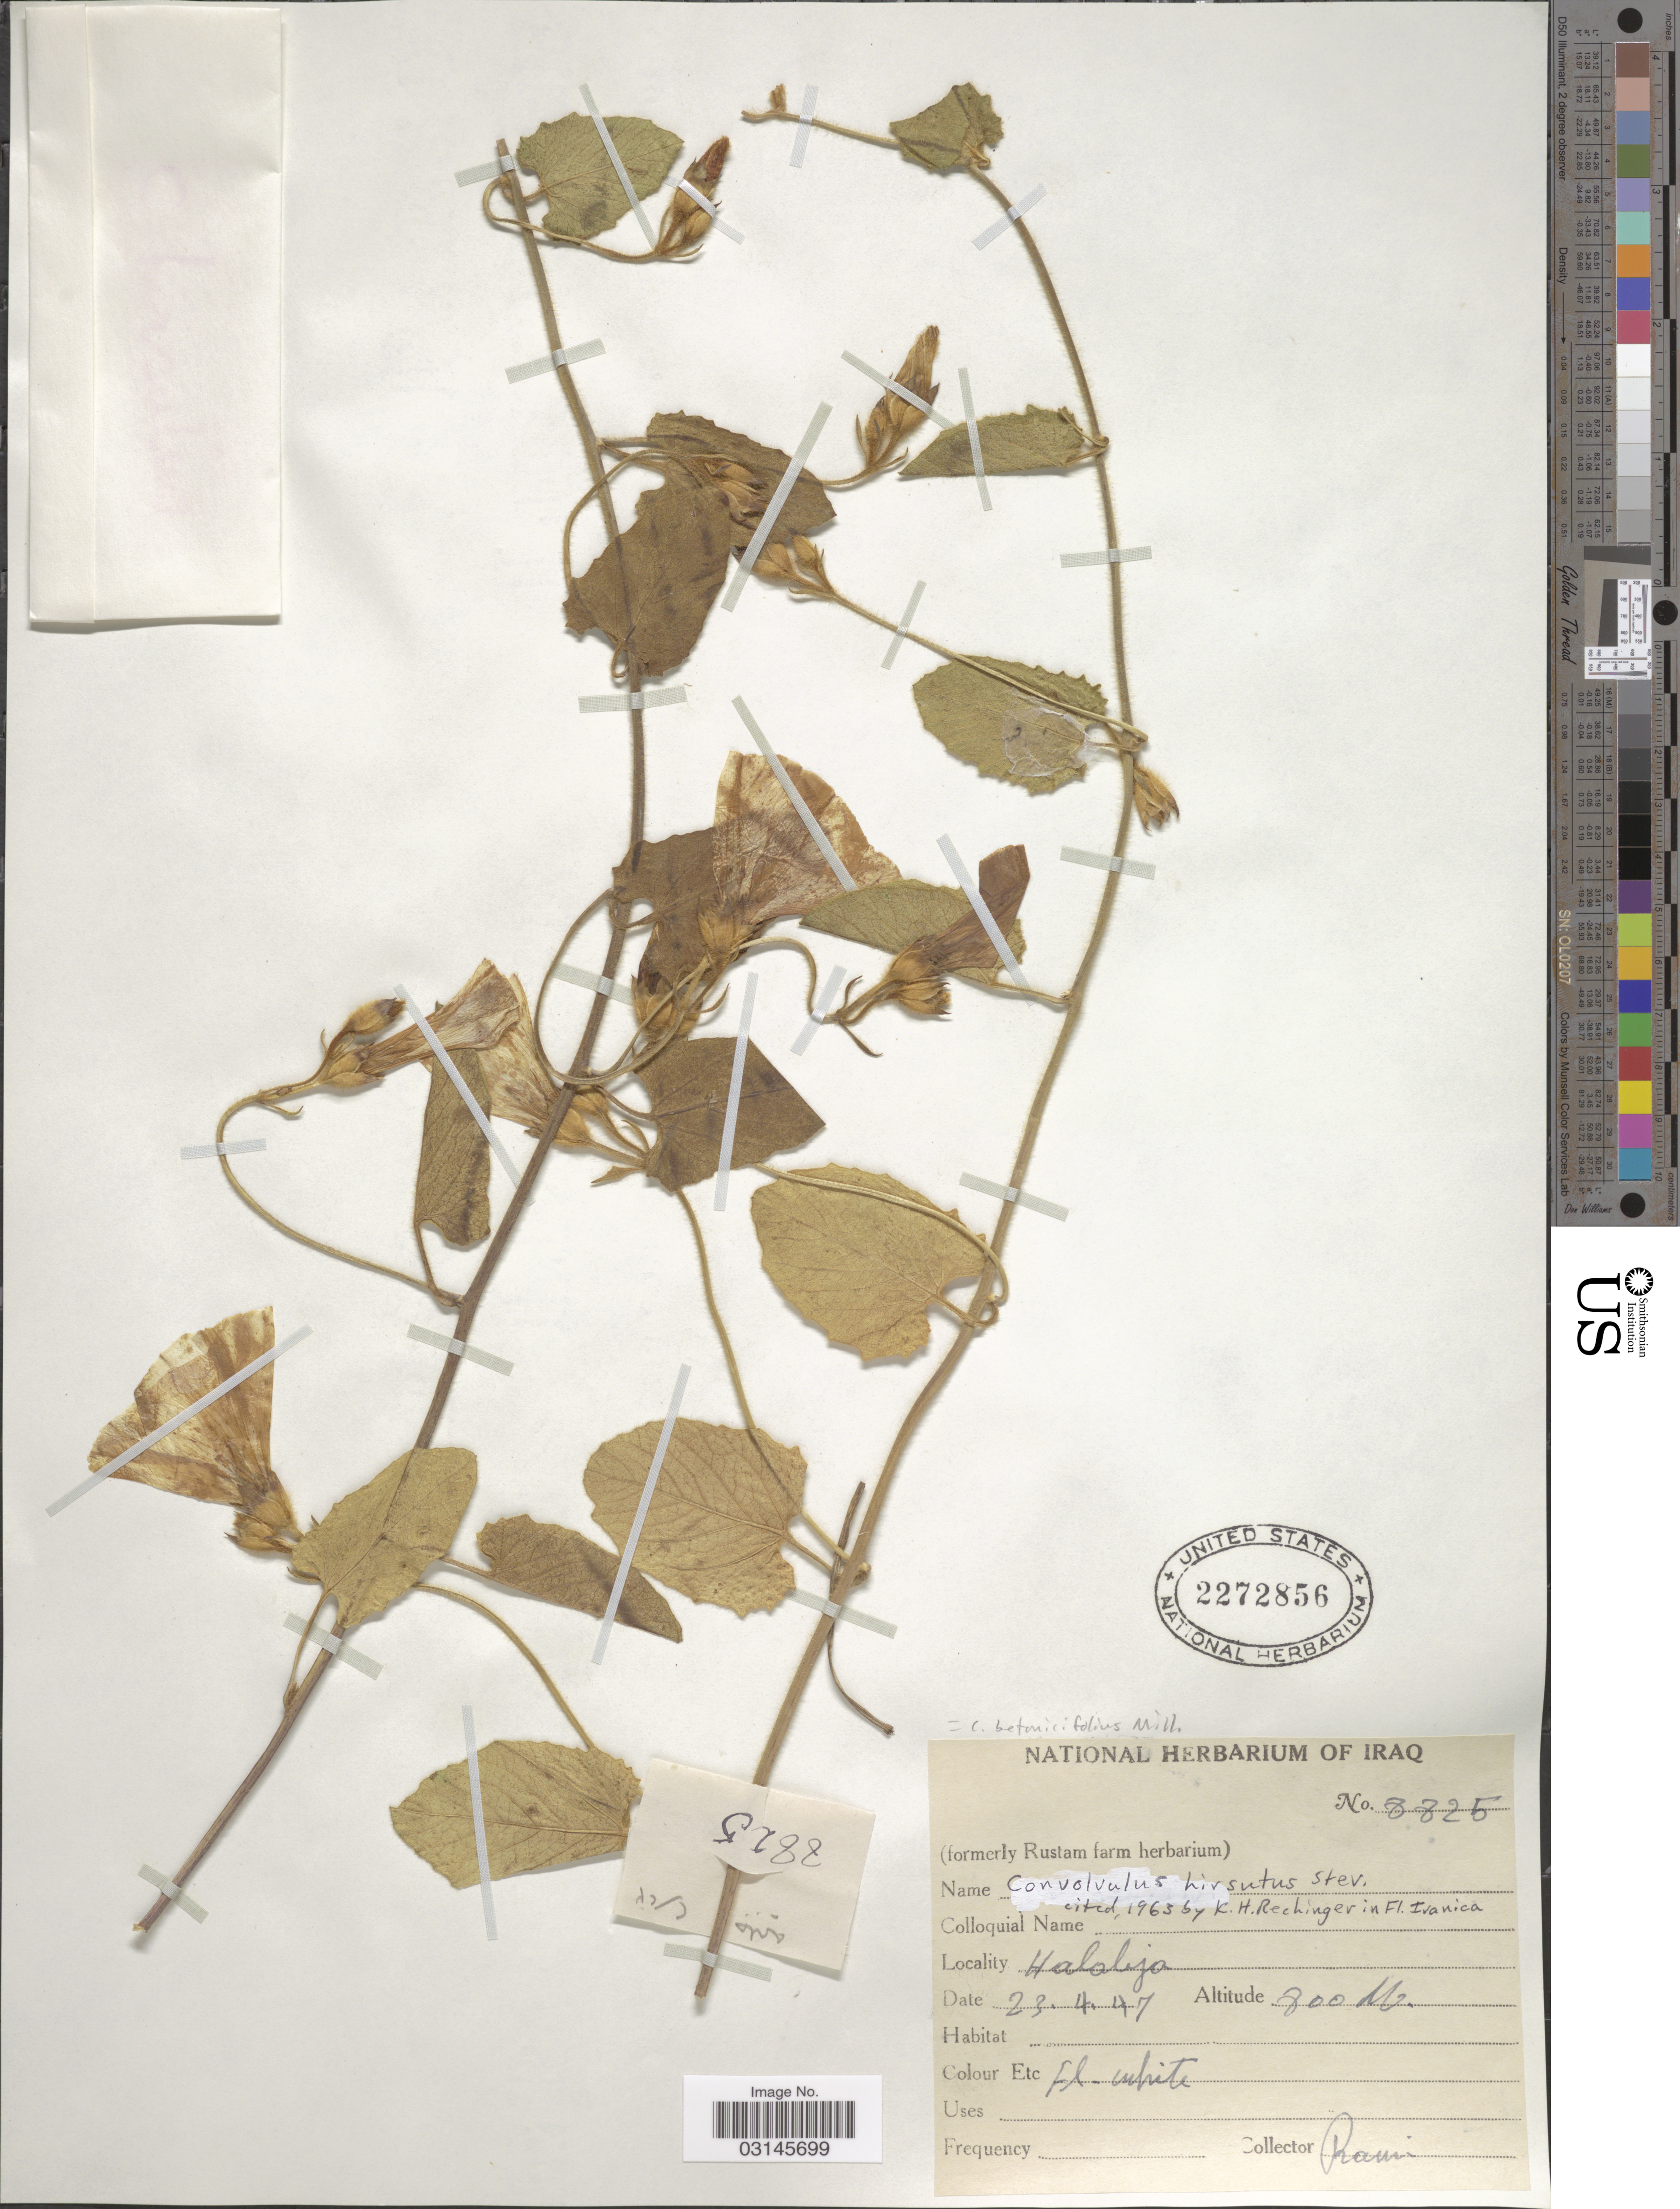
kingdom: Plantae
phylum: Tracheophyta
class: Magnoliopsida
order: Solanales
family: Convolvulaceae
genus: Convolvulus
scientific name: Convolvulus betonicifolius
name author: Mill.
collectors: -. Rawi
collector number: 8825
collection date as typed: Transcribed d/m/y: 23/4/47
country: Iraq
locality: Halabja.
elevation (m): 800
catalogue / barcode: US 2272856